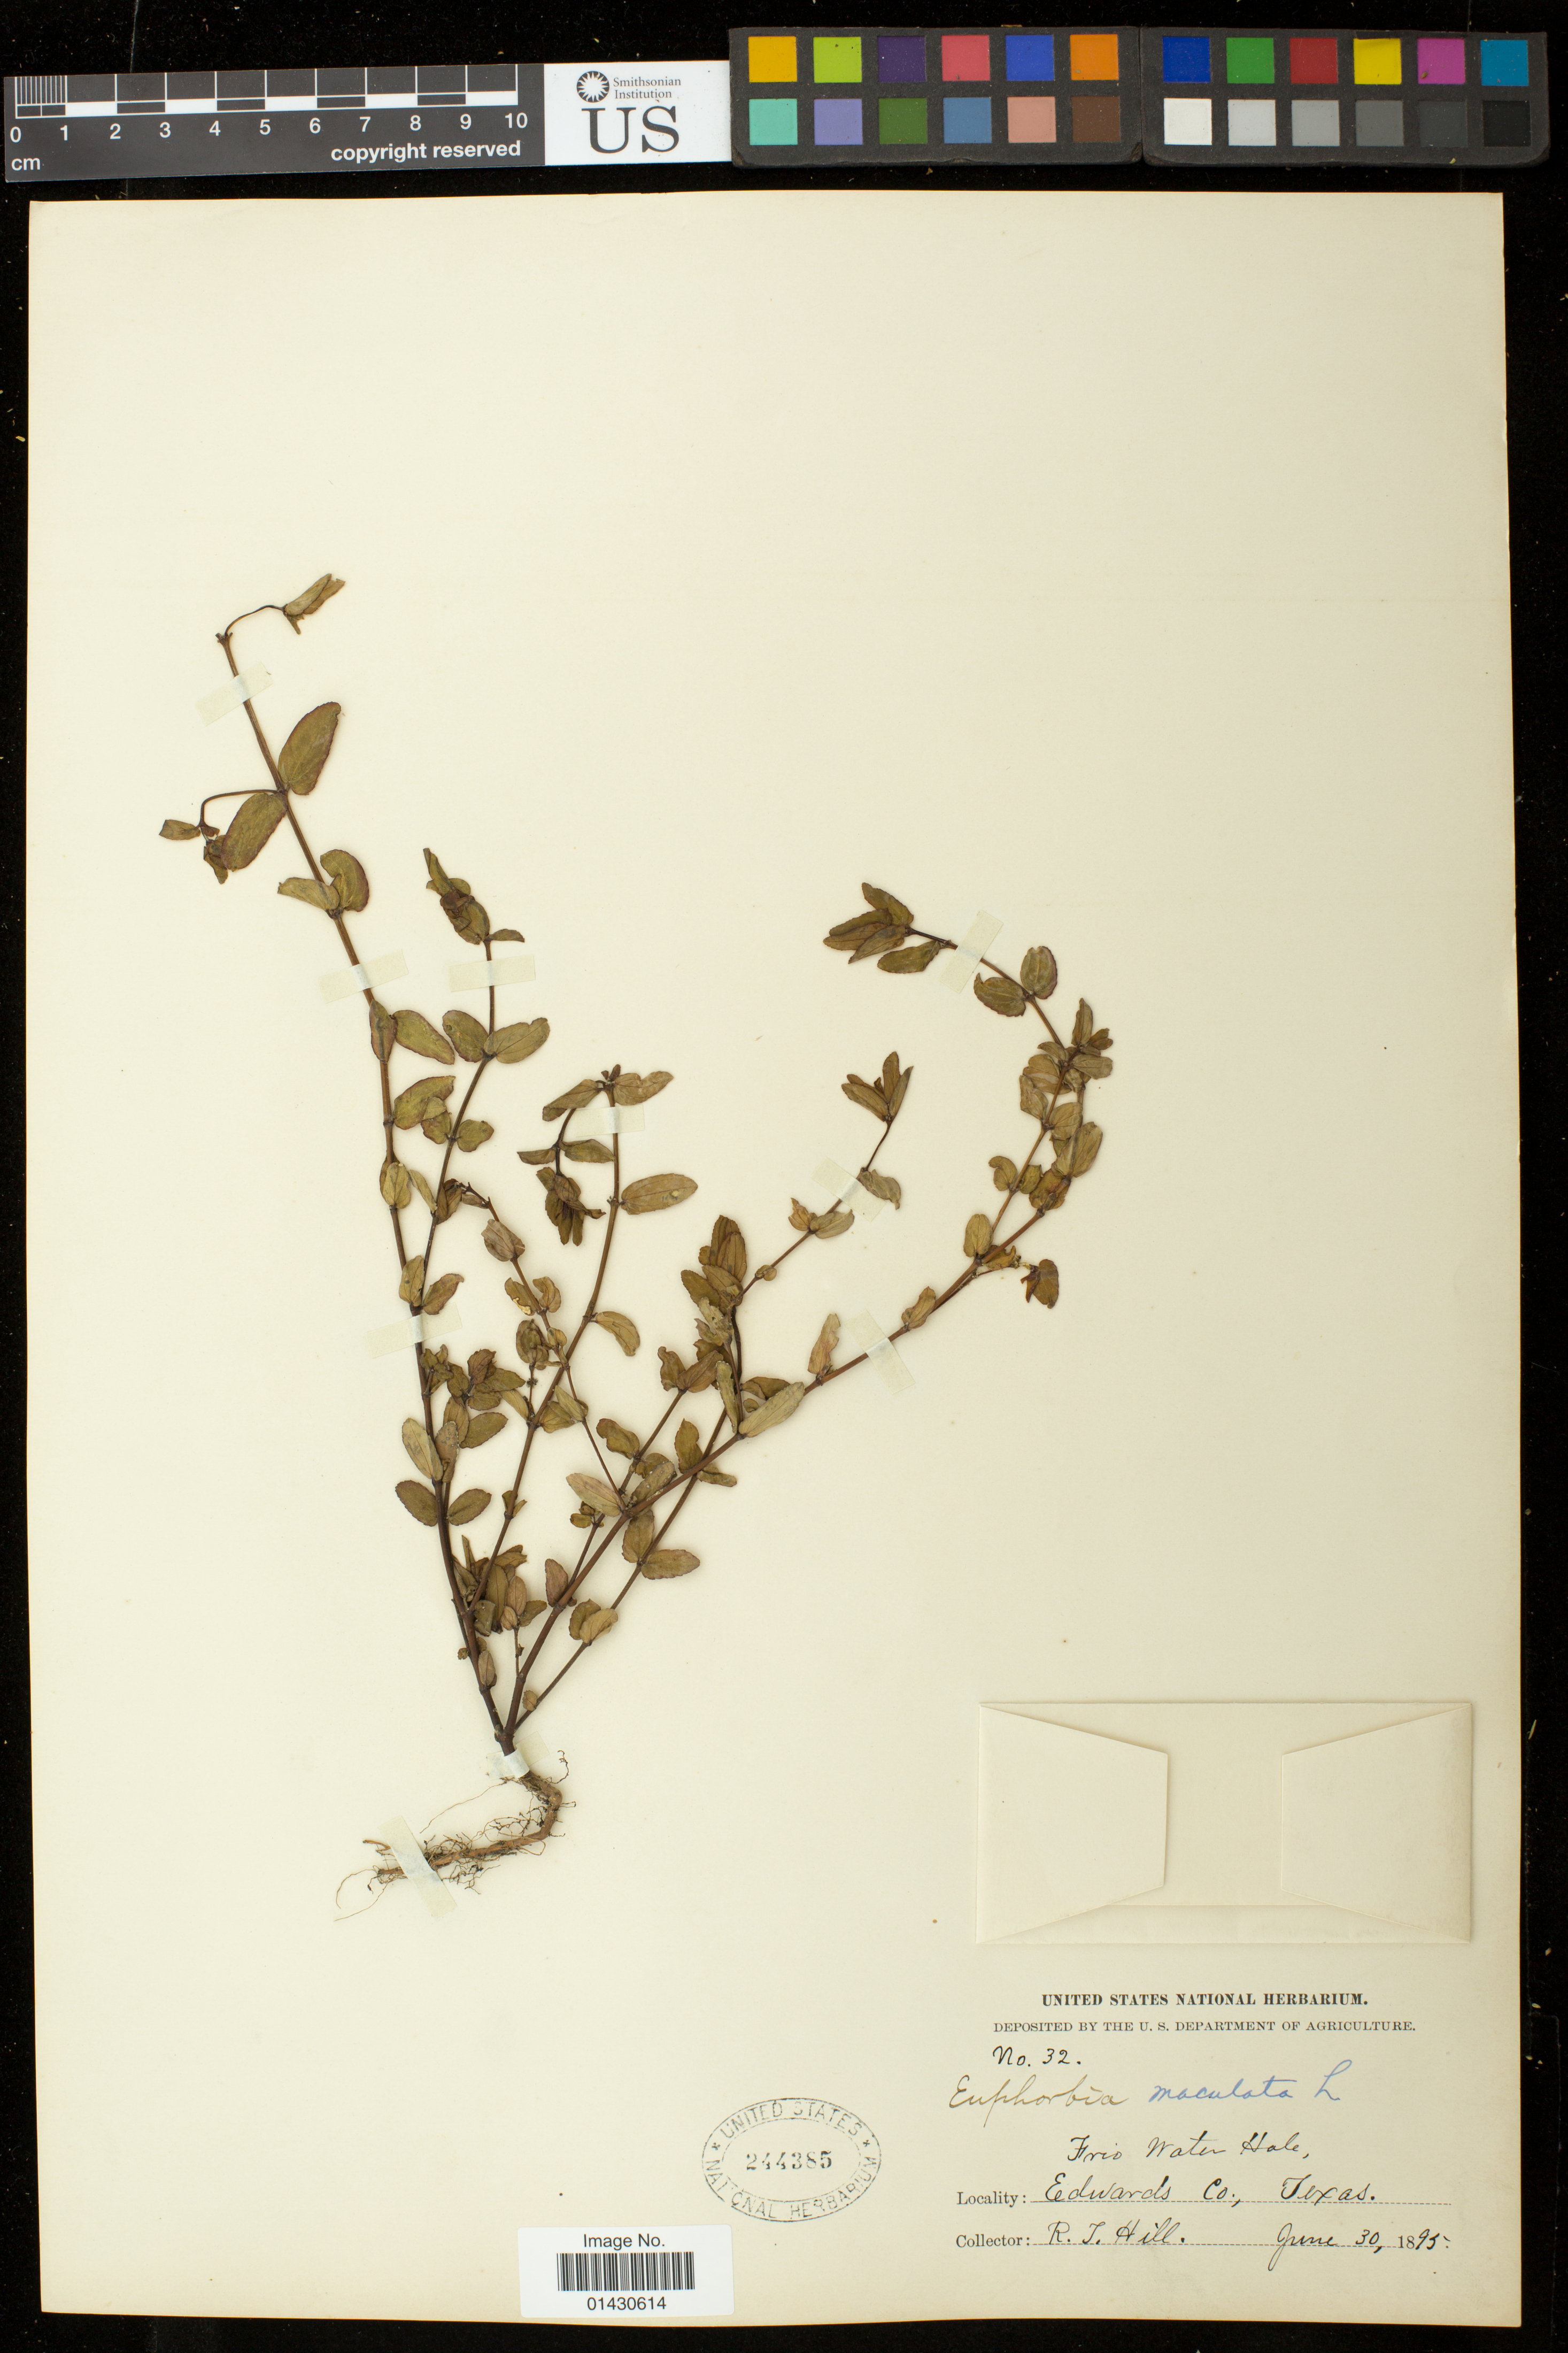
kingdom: Plantae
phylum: Tracheophyta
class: Magnoliopsida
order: Malpighiales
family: Euphorbiaceae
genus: Euphorbia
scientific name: Euphorbia maculata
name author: L.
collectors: R. J. Hill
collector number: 32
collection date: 1895-06-30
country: United States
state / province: Texas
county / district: Edwards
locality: Frio Water Hole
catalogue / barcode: US 244385